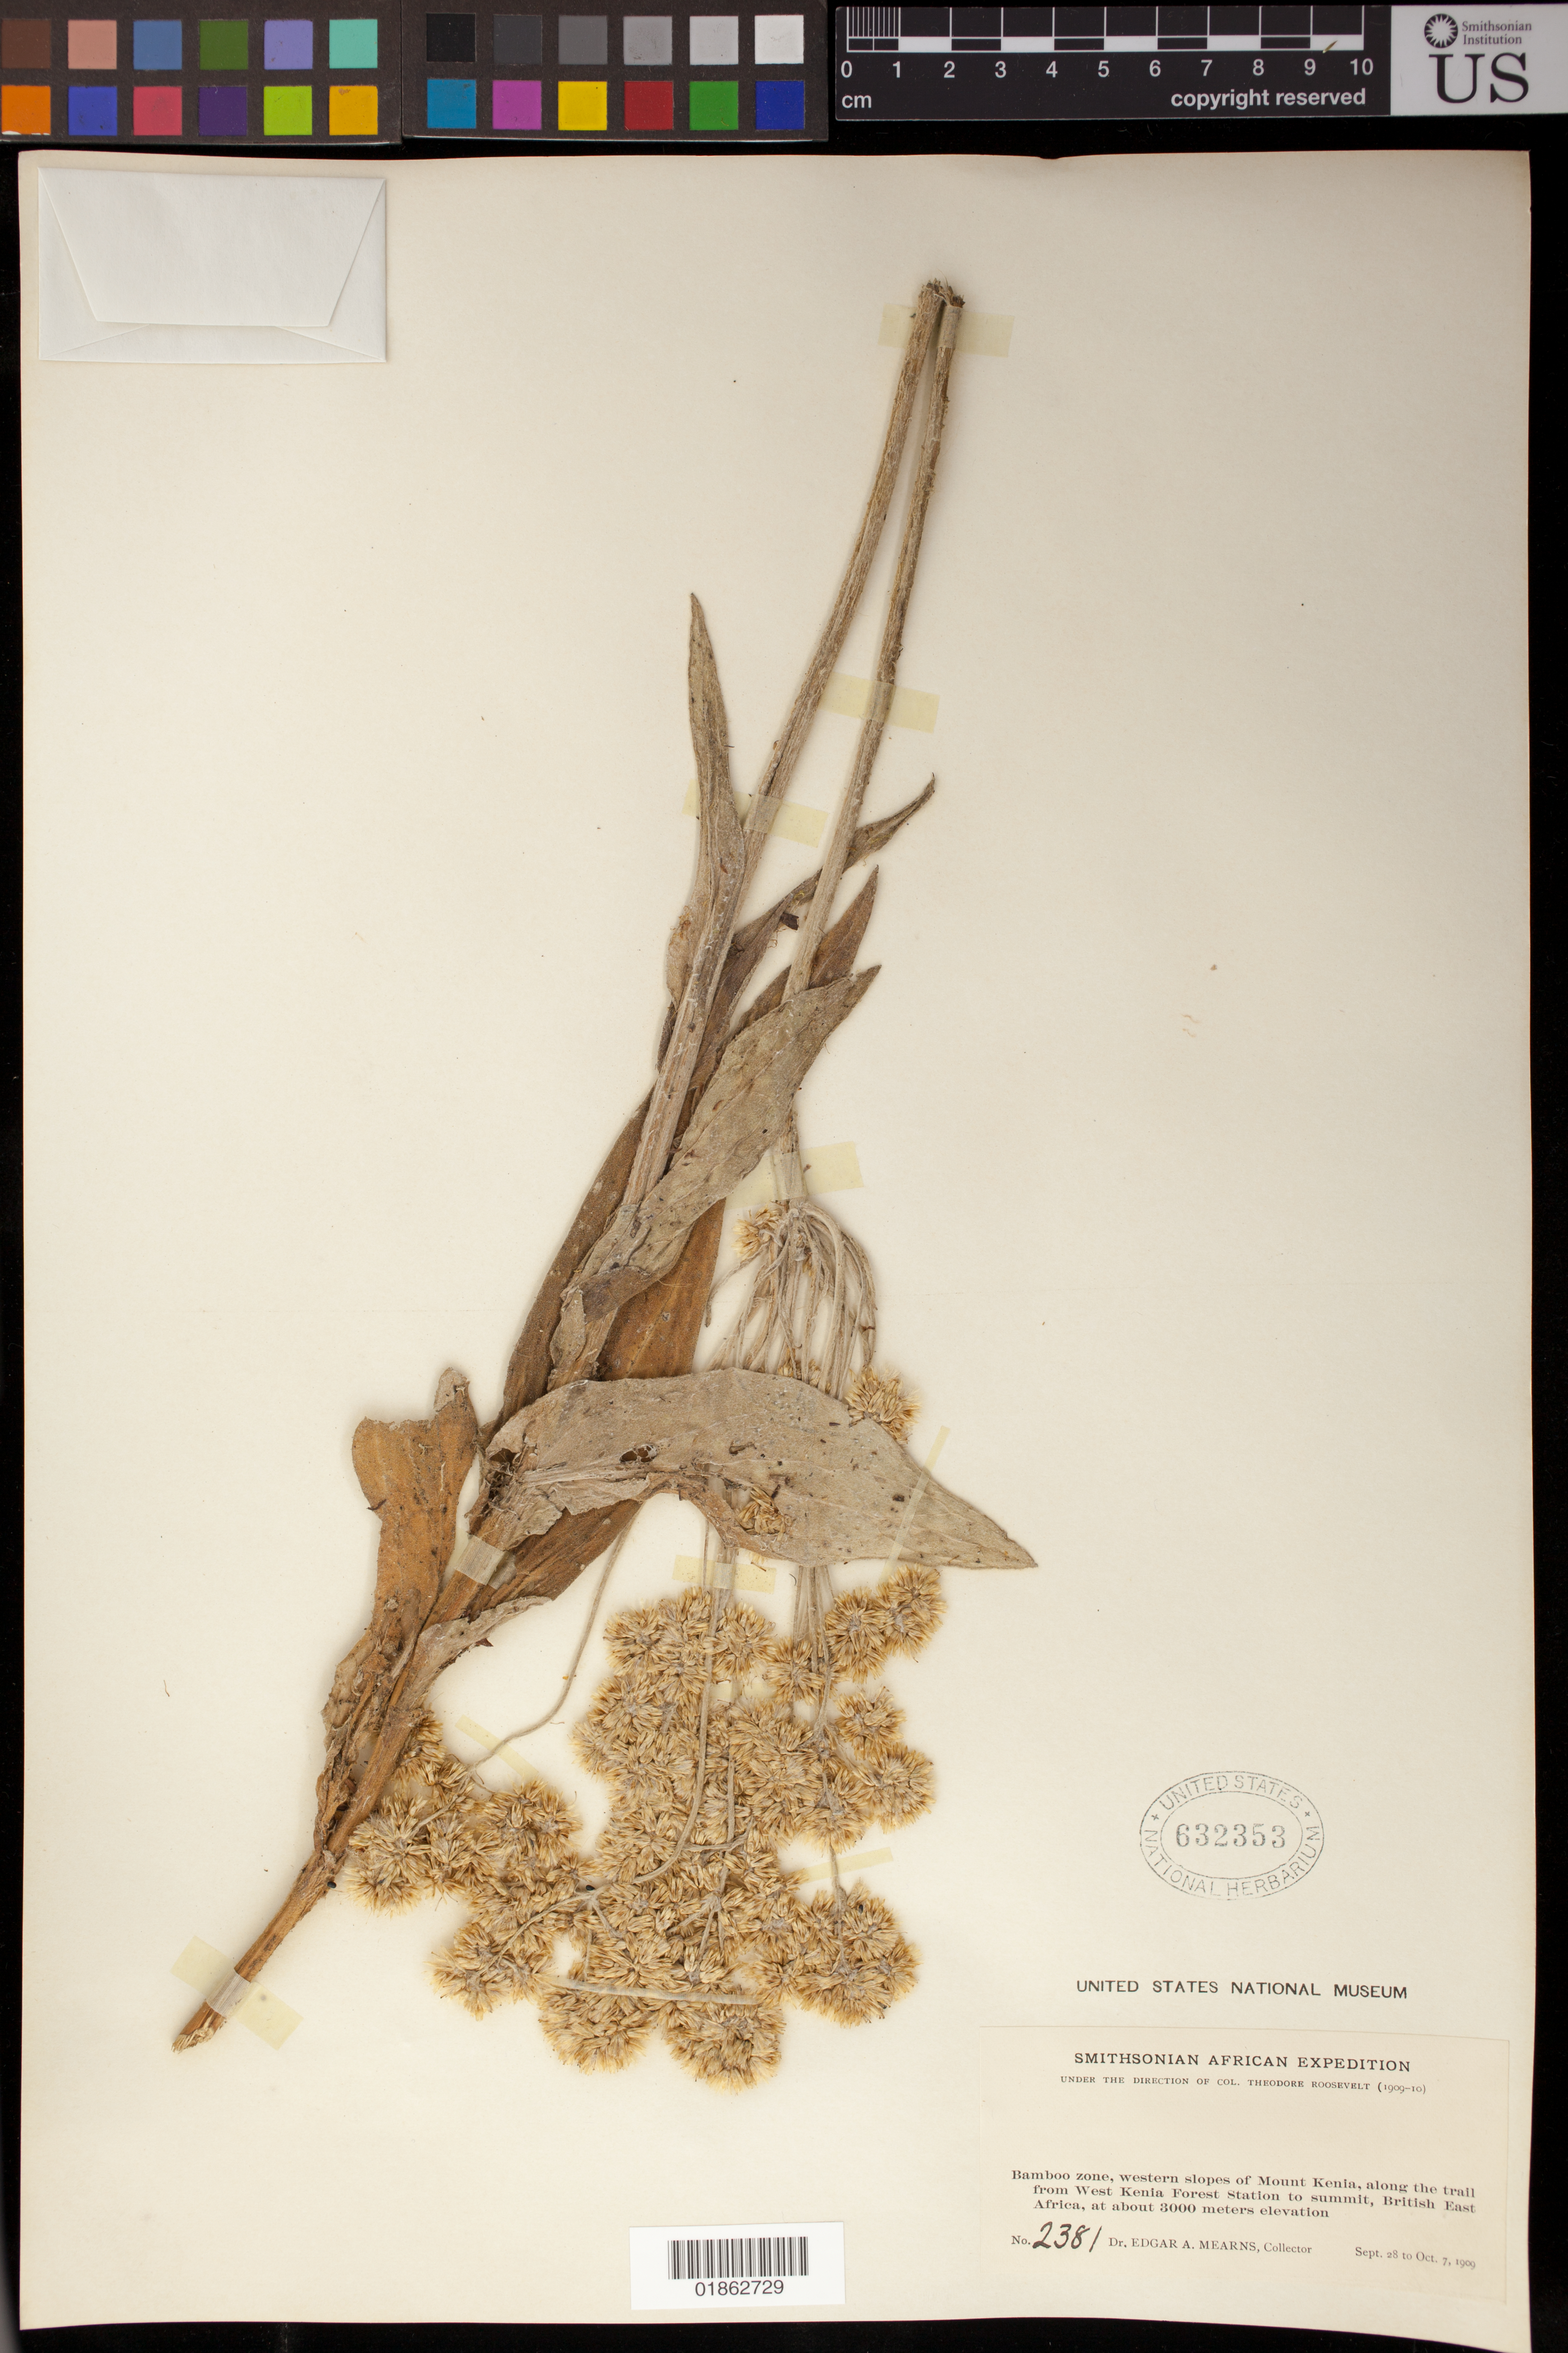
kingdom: Plantae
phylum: Tracheophyta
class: Magnoliopsida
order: Asterales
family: Asteraceae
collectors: E. A. Mearns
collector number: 2381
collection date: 1909-09-28/1909-10-07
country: Kenya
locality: Bamboo zone, western slopes of Mount Kenia, along the trail from West Kenia Forest Station to summit, British East Africa.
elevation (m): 3000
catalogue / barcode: US 632353